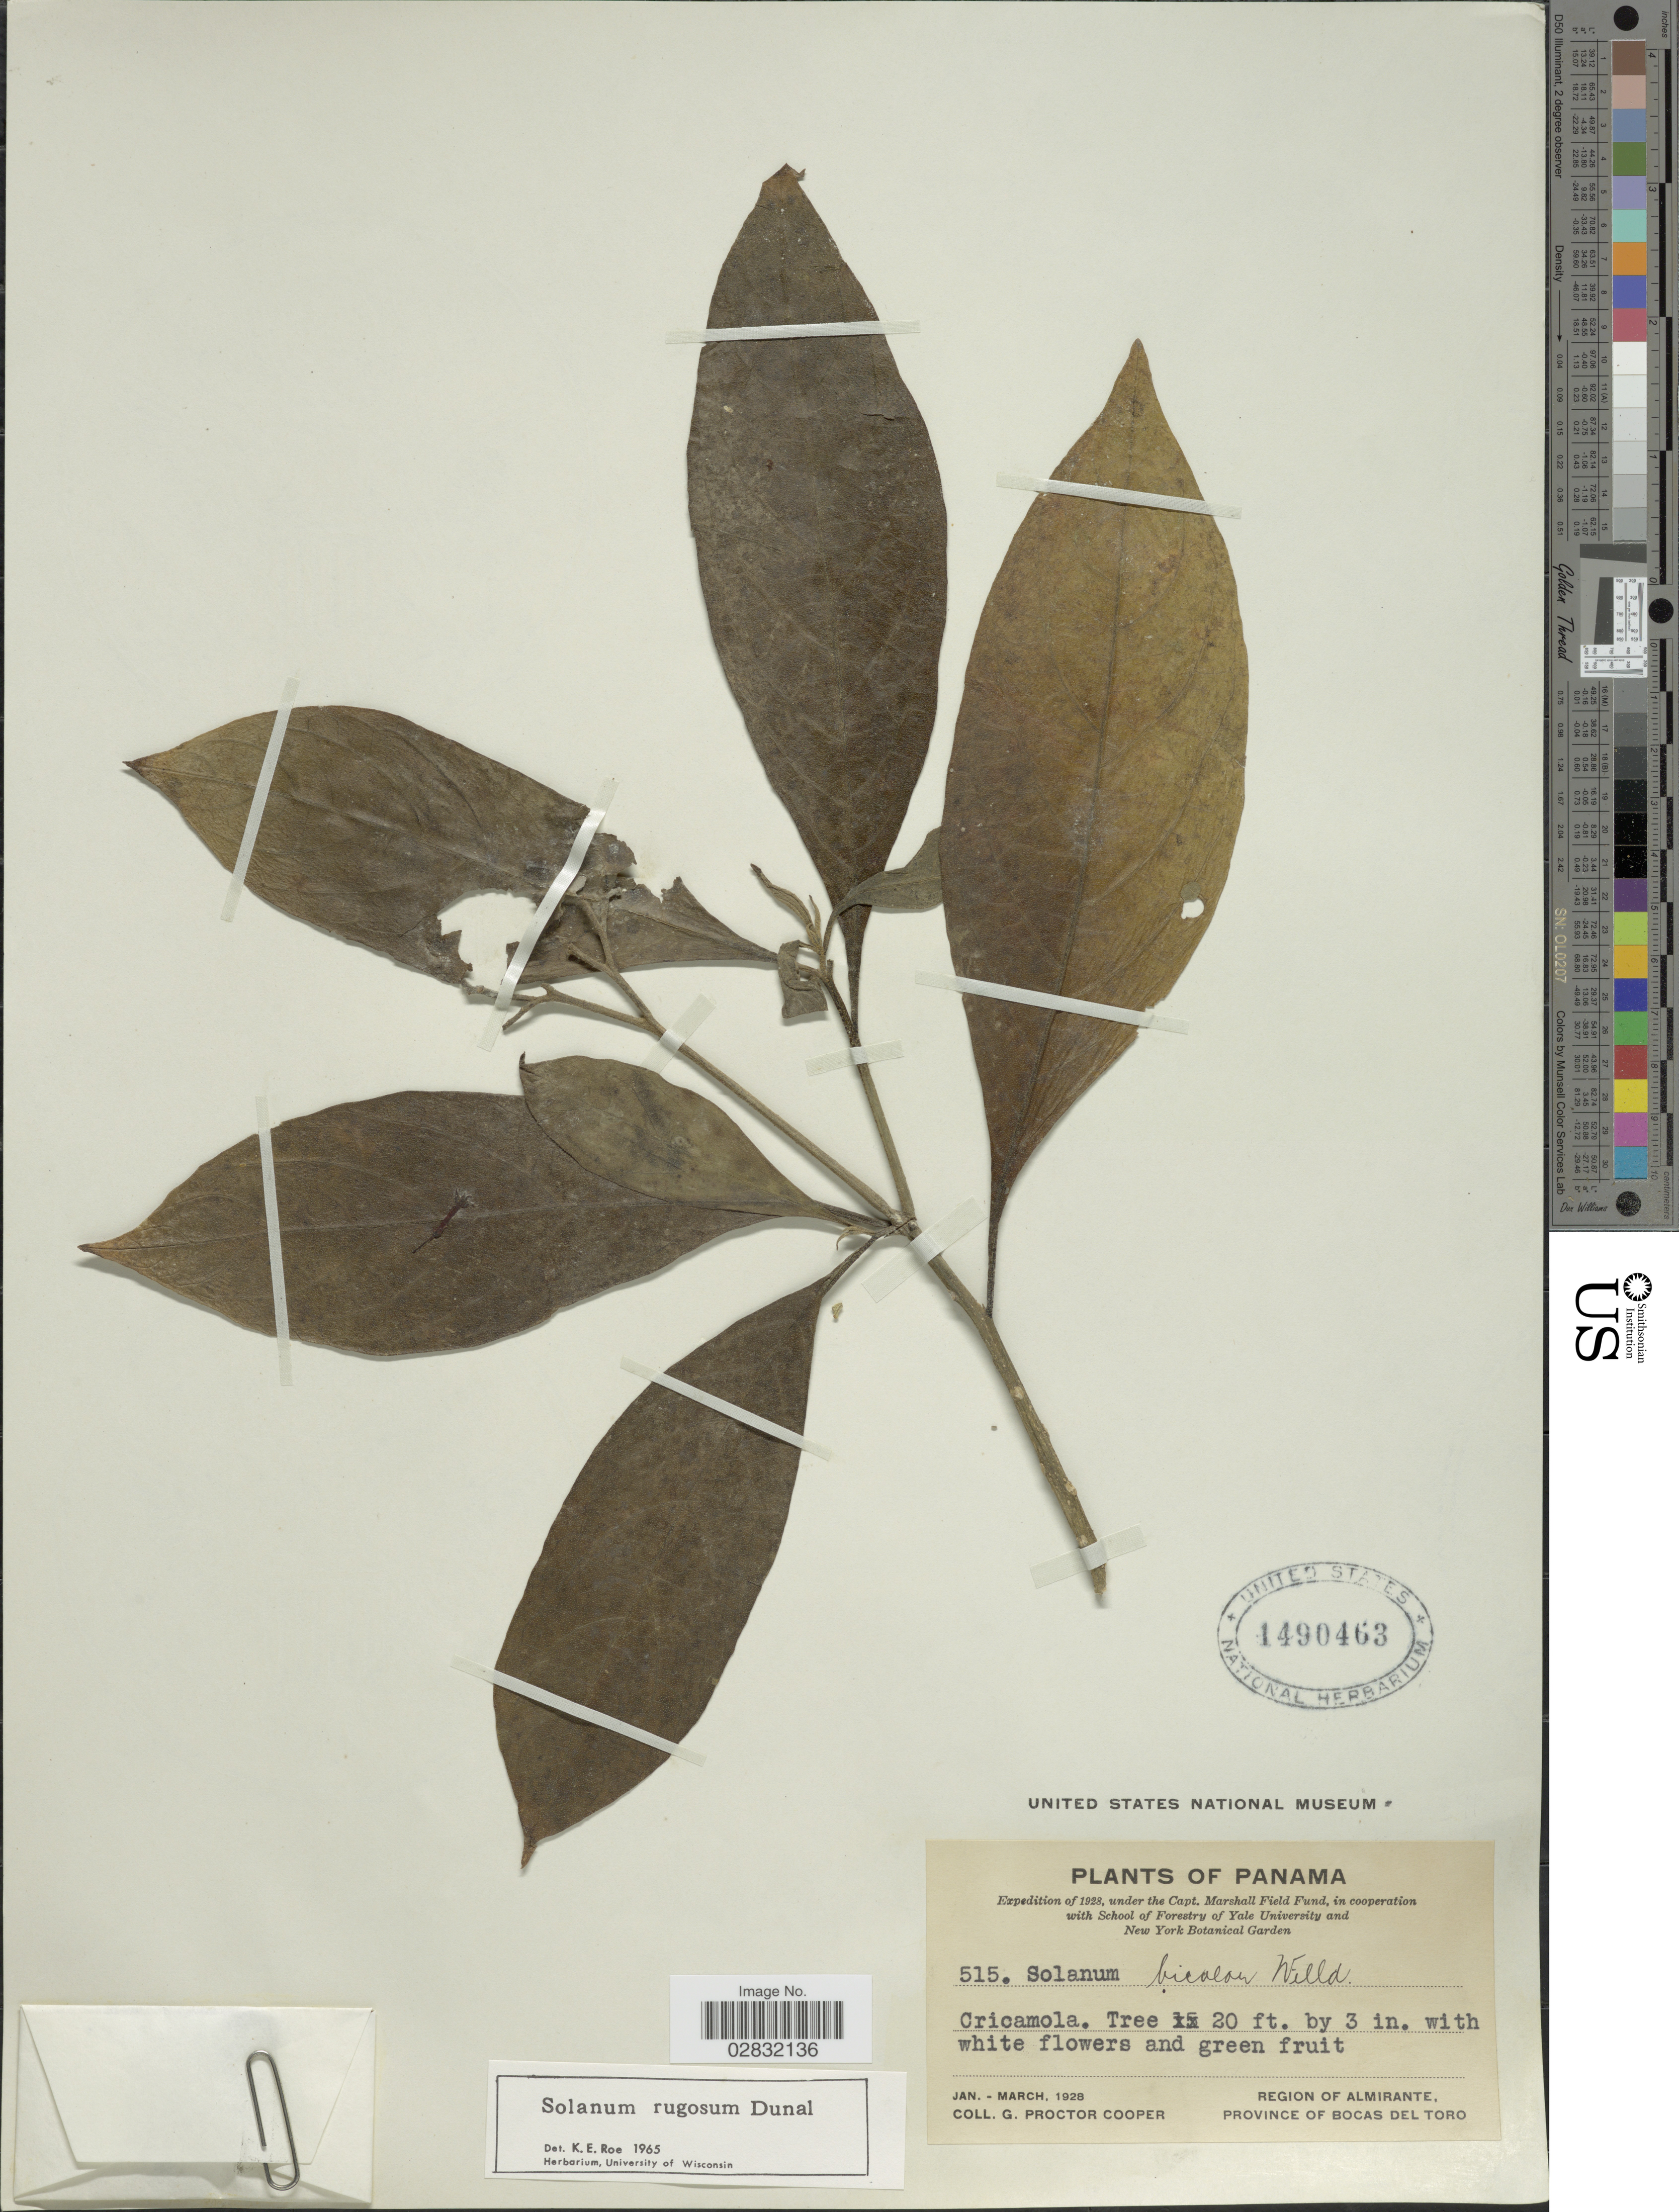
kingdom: Plantae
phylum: Tracheophyta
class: Magnoliopsida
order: Solanales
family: Solanaceae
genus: Solanum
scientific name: Solanum rugosum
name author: Dunal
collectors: G. Cooper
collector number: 515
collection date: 1928-01/1928-03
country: Panama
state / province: Bocas del Toro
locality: Region of Almirante, Province of Bocas del Toro. Cricamola.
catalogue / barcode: US 1490463